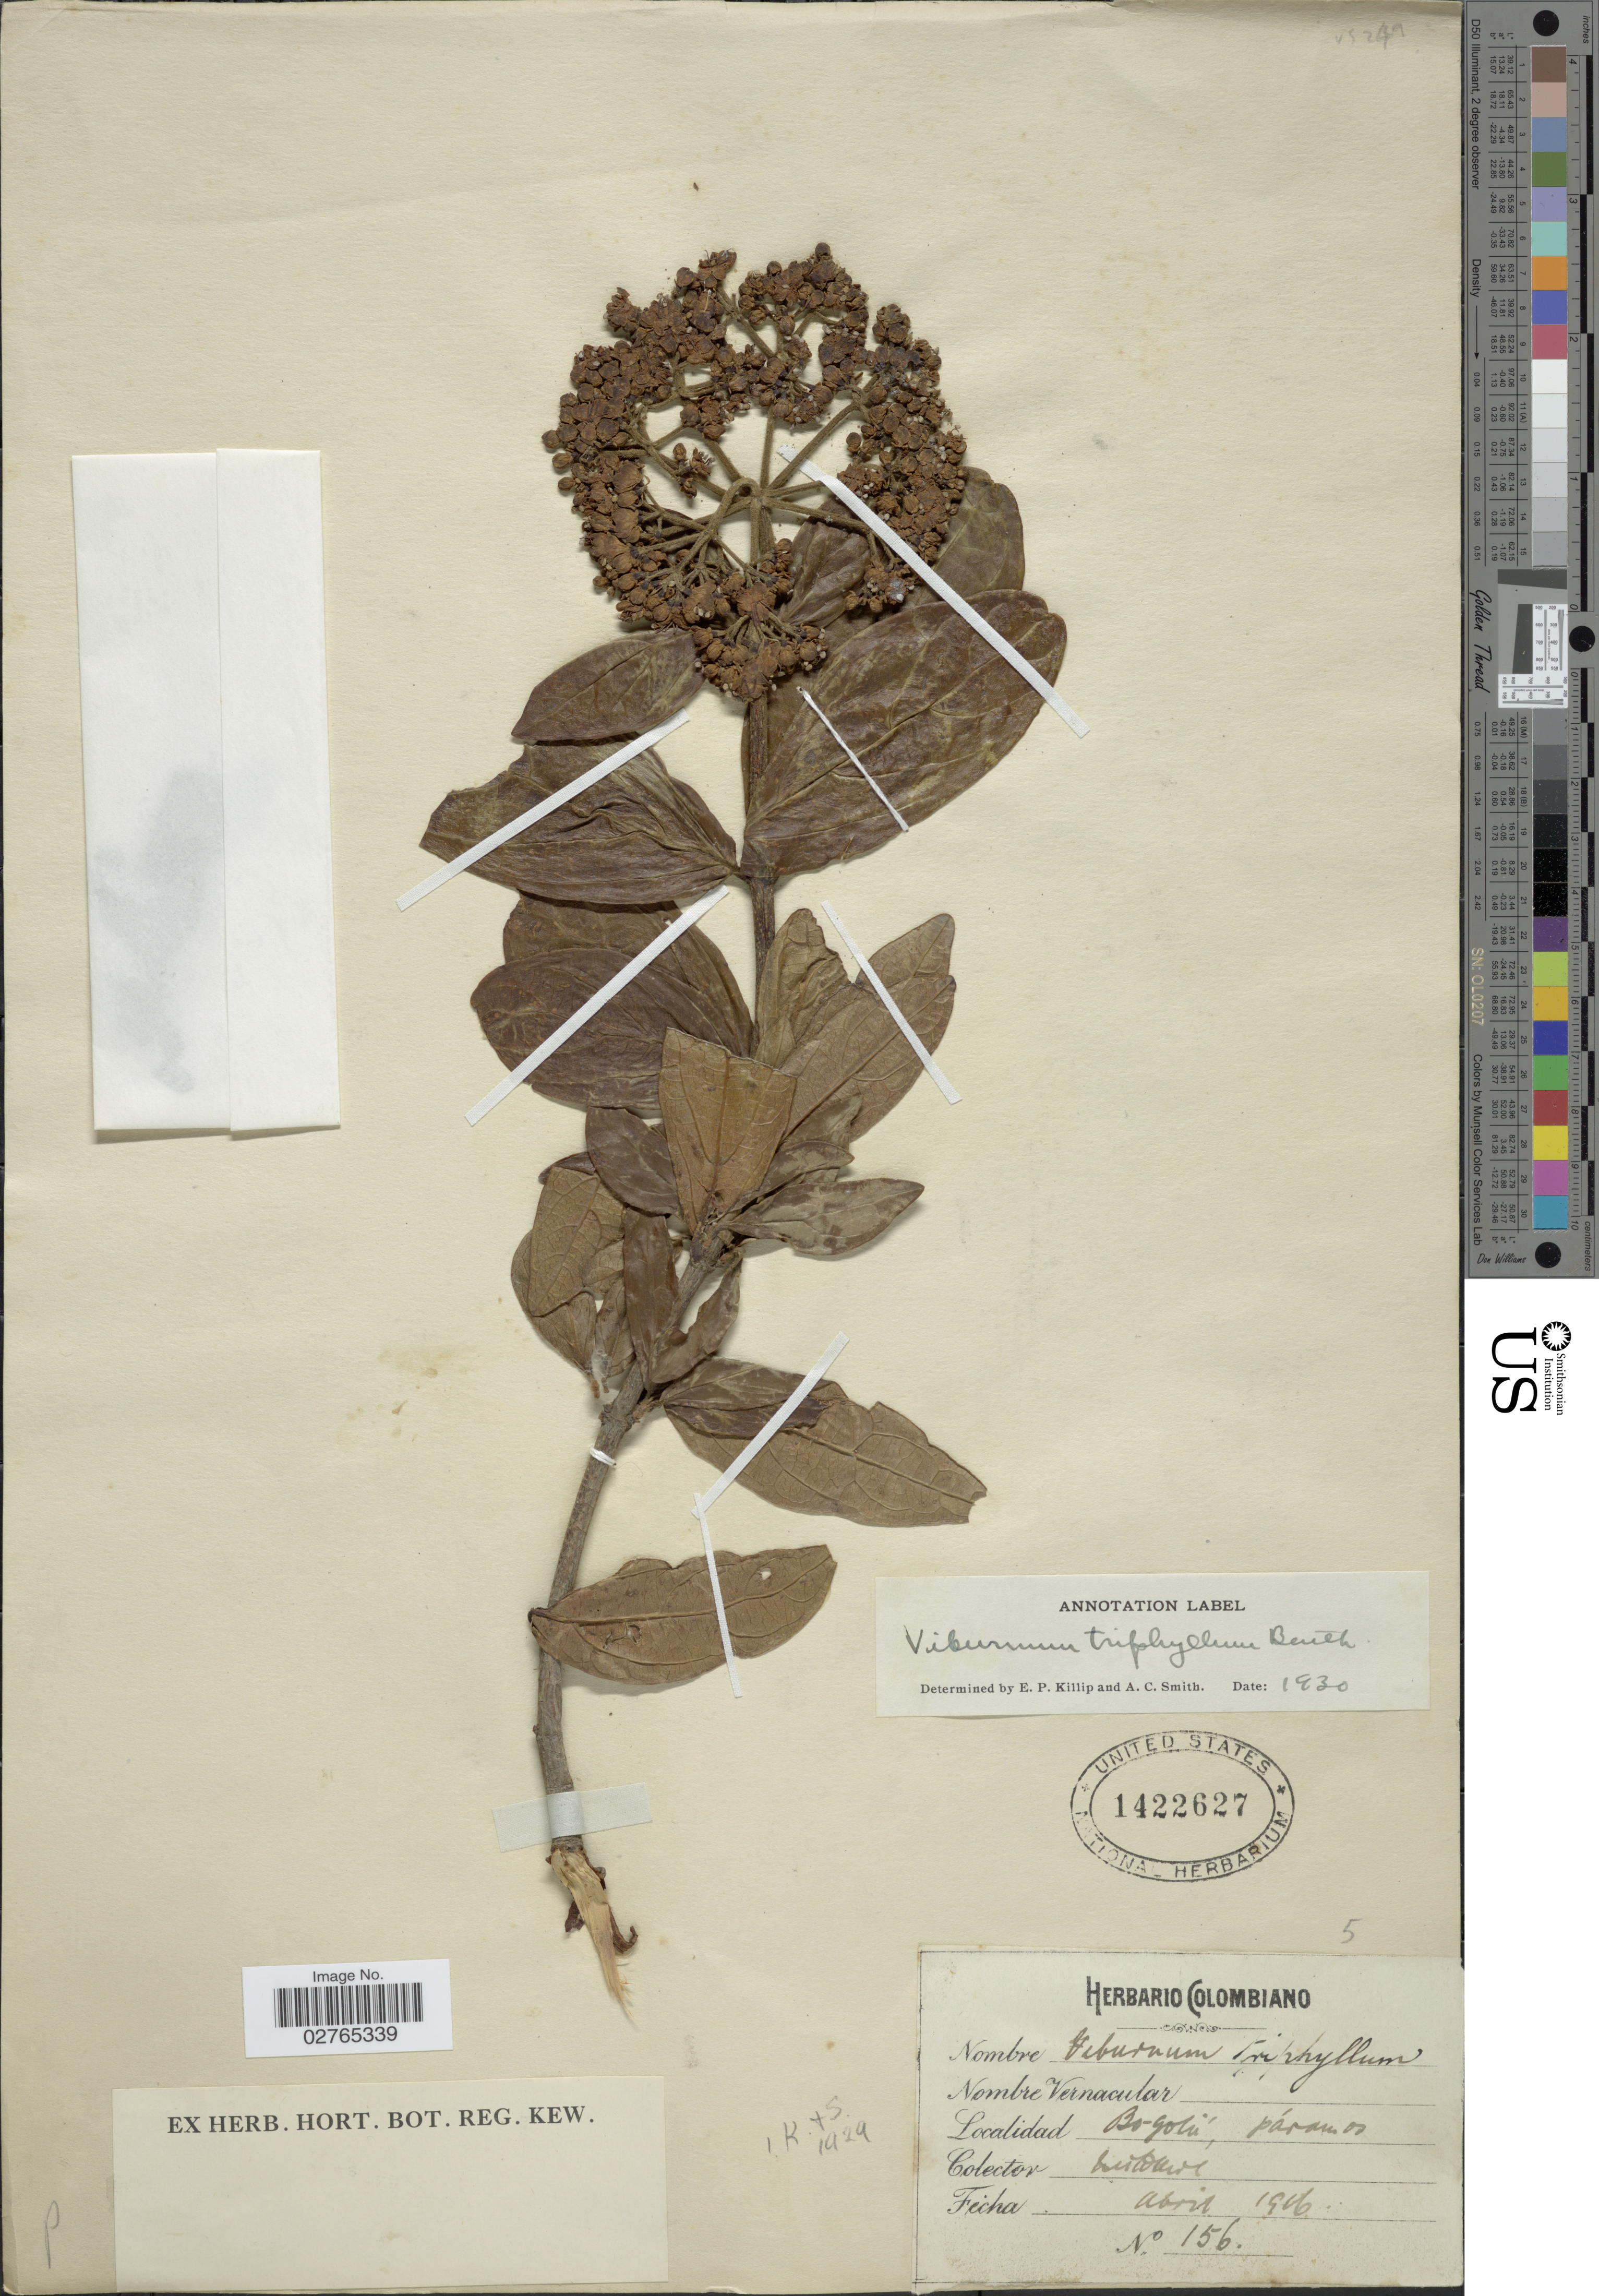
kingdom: Plantae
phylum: Tracheophyta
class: Magnoliopsida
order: Dipsacales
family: Viburnaceae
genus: Viburnum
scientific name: Viburnum triphyllum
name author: Benth.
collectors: M. T. Dawe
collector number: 156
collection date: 1916-04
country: Colombia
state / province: Bogota D.C.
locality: Bogotá, páramos.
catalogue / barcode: US 1422627